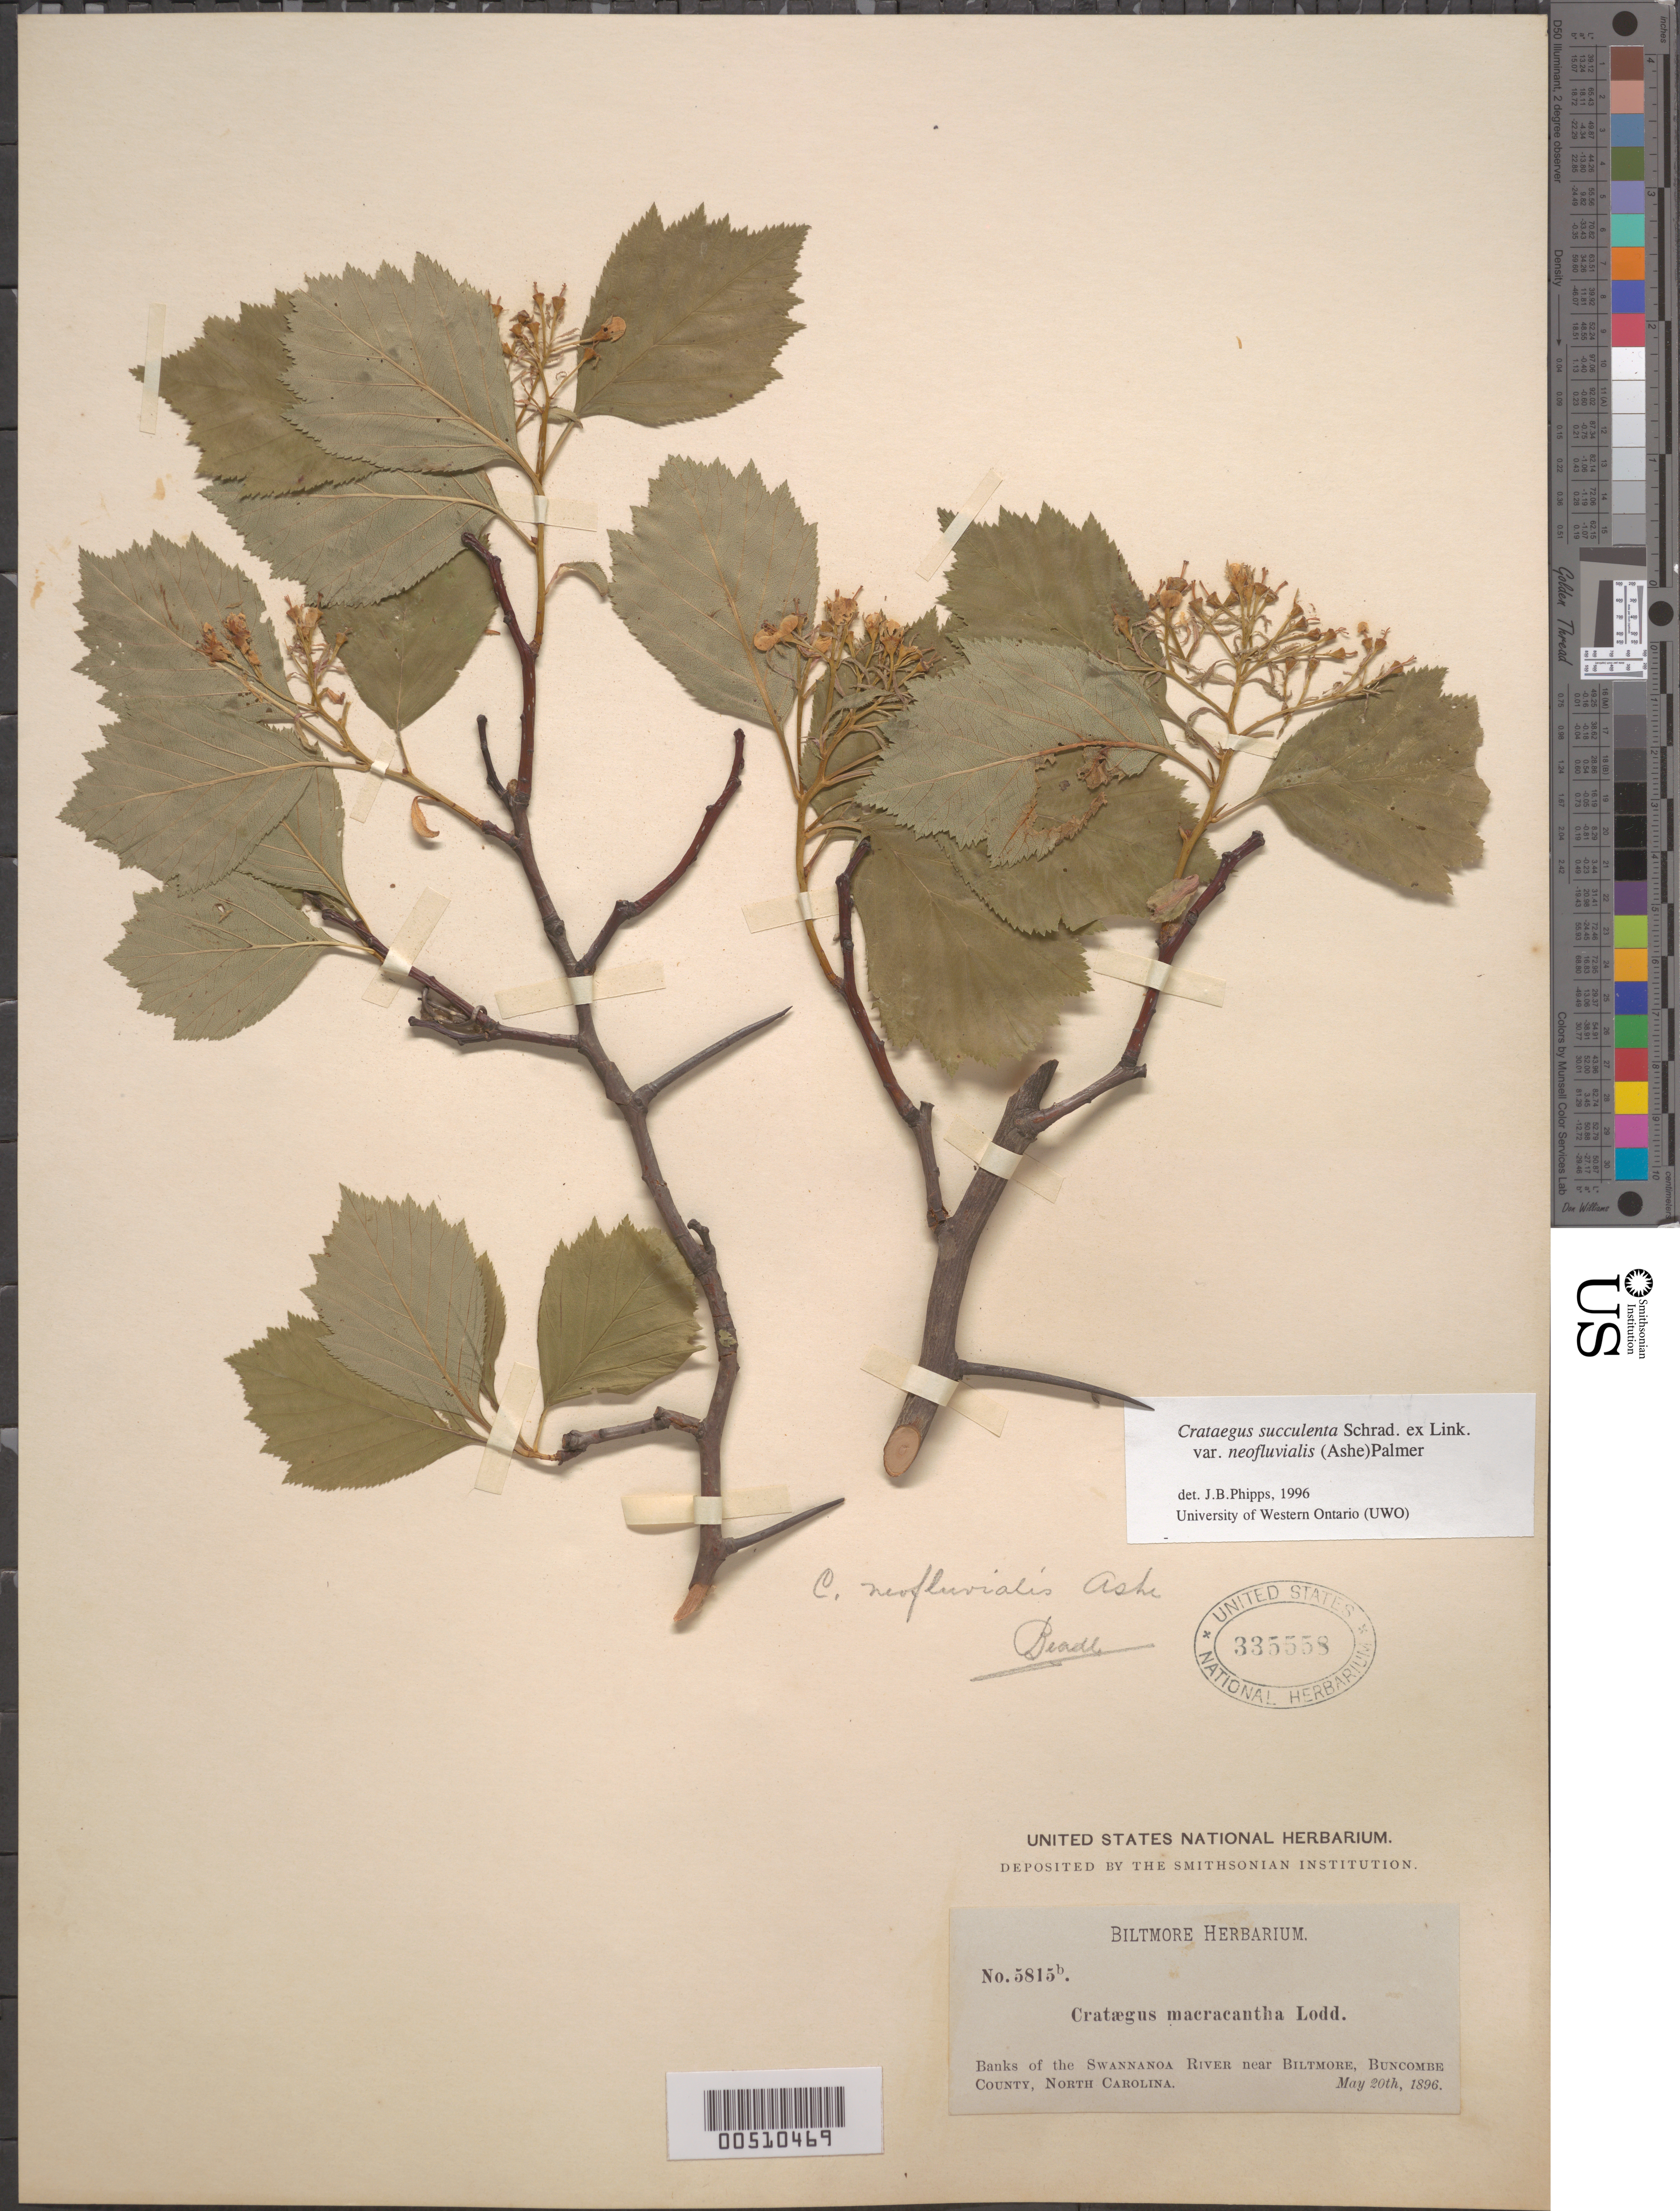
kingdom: Plantae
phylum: Tracheophyta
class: Magnoliopsida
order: Rosales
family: Rosaceae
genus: Crataegus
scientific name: Crataegus succulenta var. neofluvialis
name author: Schrad. ex Link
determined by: Phipps, James B., (UWO), University of Western Ontario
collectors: ex herb. Biltmore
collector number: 5815b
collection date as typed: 20 May 1896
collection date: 1896-05-20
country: United States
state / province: North Carolina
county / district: Buncombe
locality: Banks of the Swannanoa River, near Biltmore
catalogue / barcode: US 335558